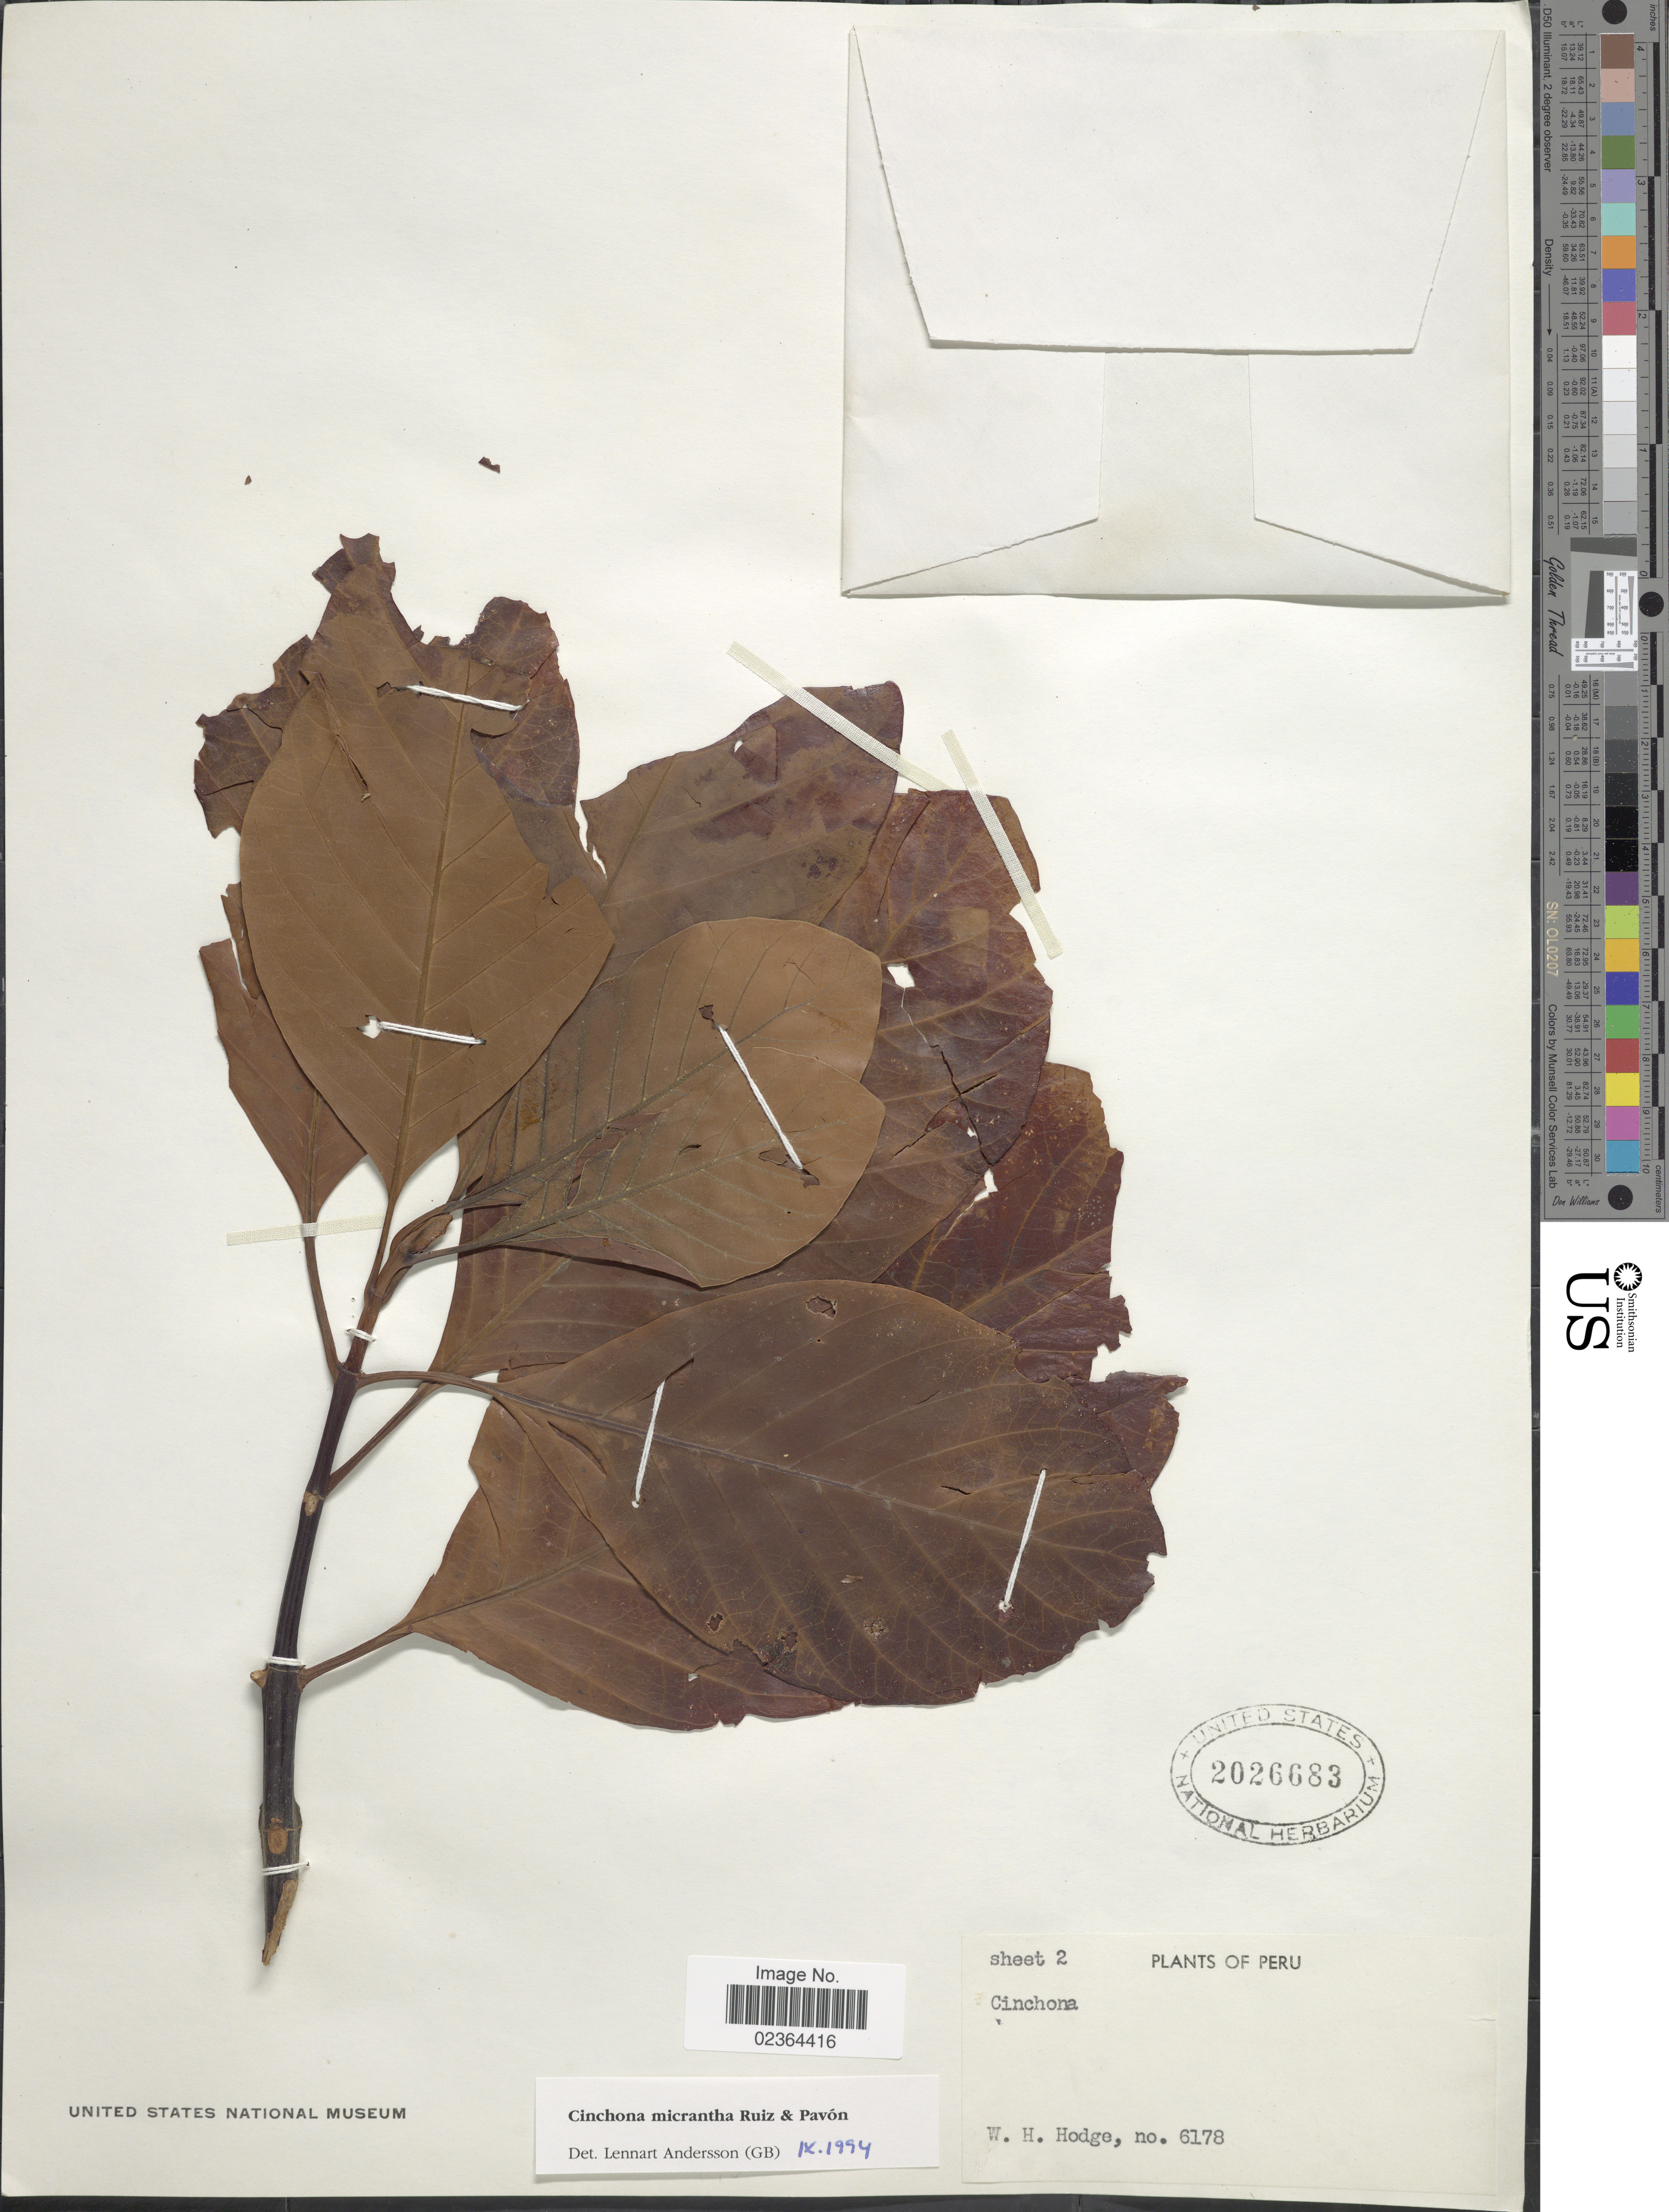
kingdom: Plantae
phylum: Tracheophyta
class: Magnoliopsida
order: Gentianales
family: Rubiaceae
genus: Cinchona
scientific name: Cinchona micrantha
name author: Ruiz & Pav.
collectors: W. Hodge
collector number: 6178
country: Peru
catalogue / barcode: US 2026683